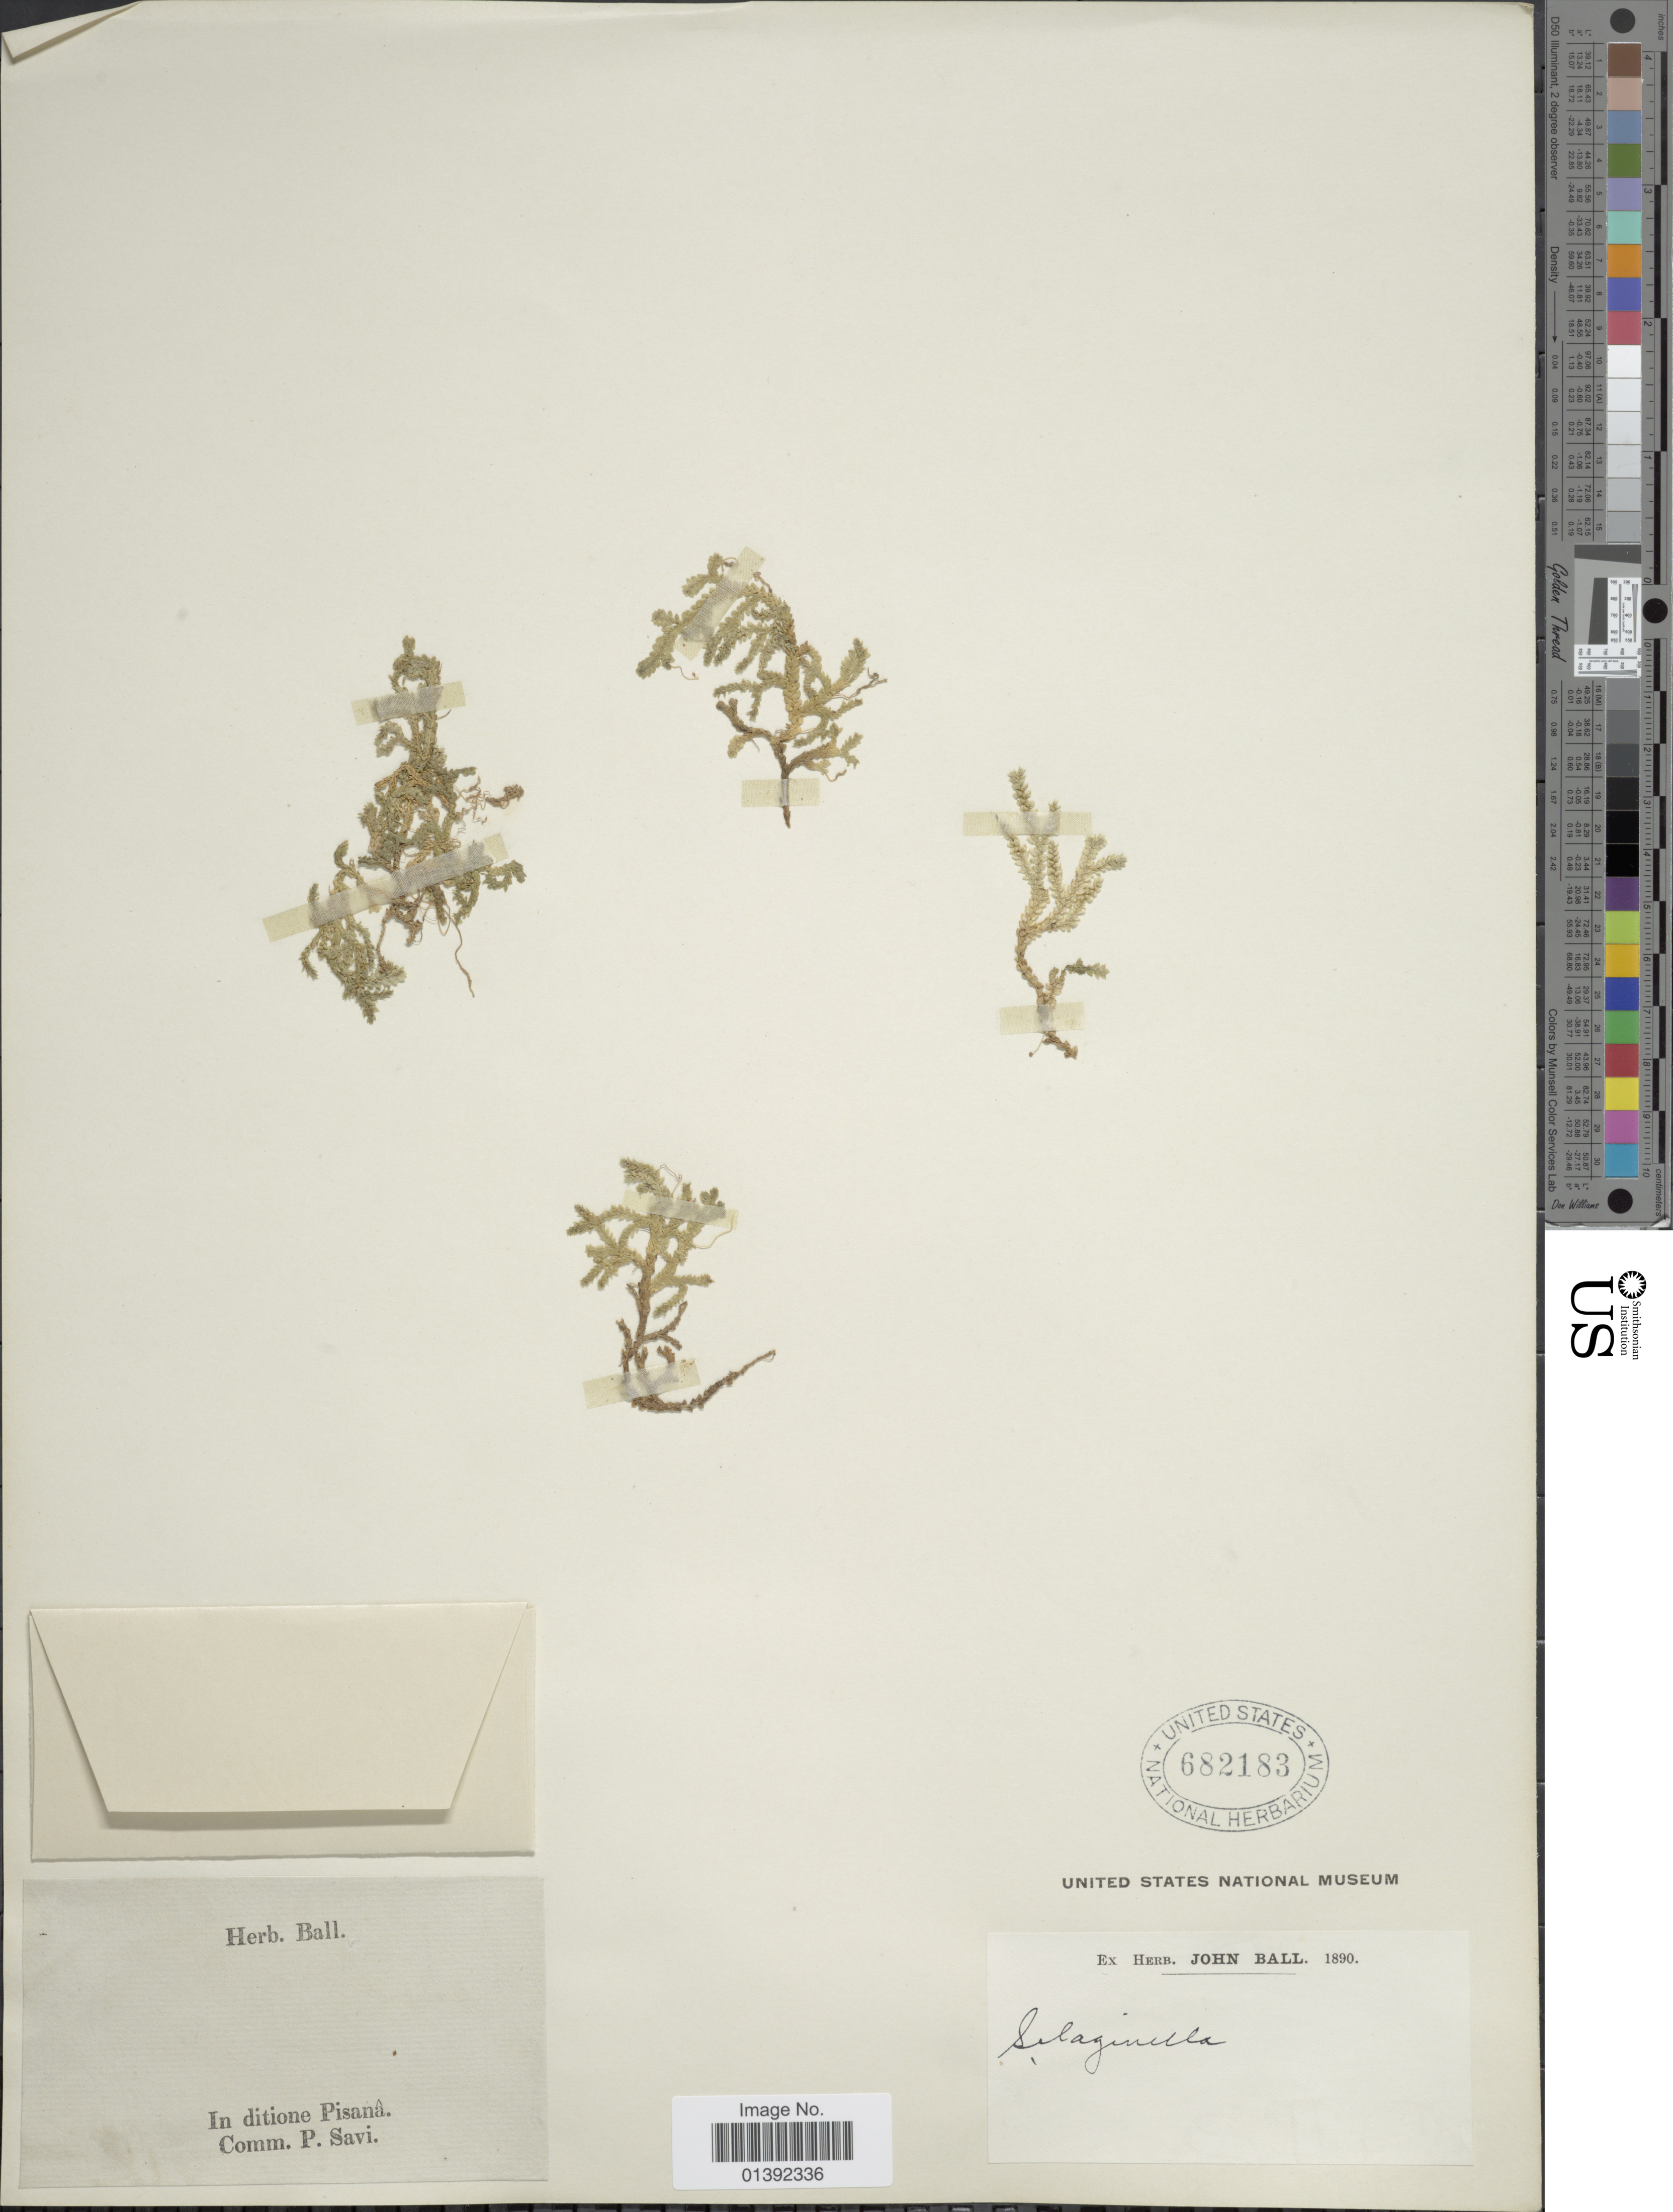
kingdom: Plantae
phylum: Tracheophyta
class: Lycopodiopsida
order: Selaginellales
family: Selaginellaceae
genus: Selaginella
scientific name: Selaginella denticulata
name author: (L.) Spring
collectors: ex herb. John Ball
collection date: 1890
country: Italy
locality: In ditione Pisana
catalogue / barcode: US 682183